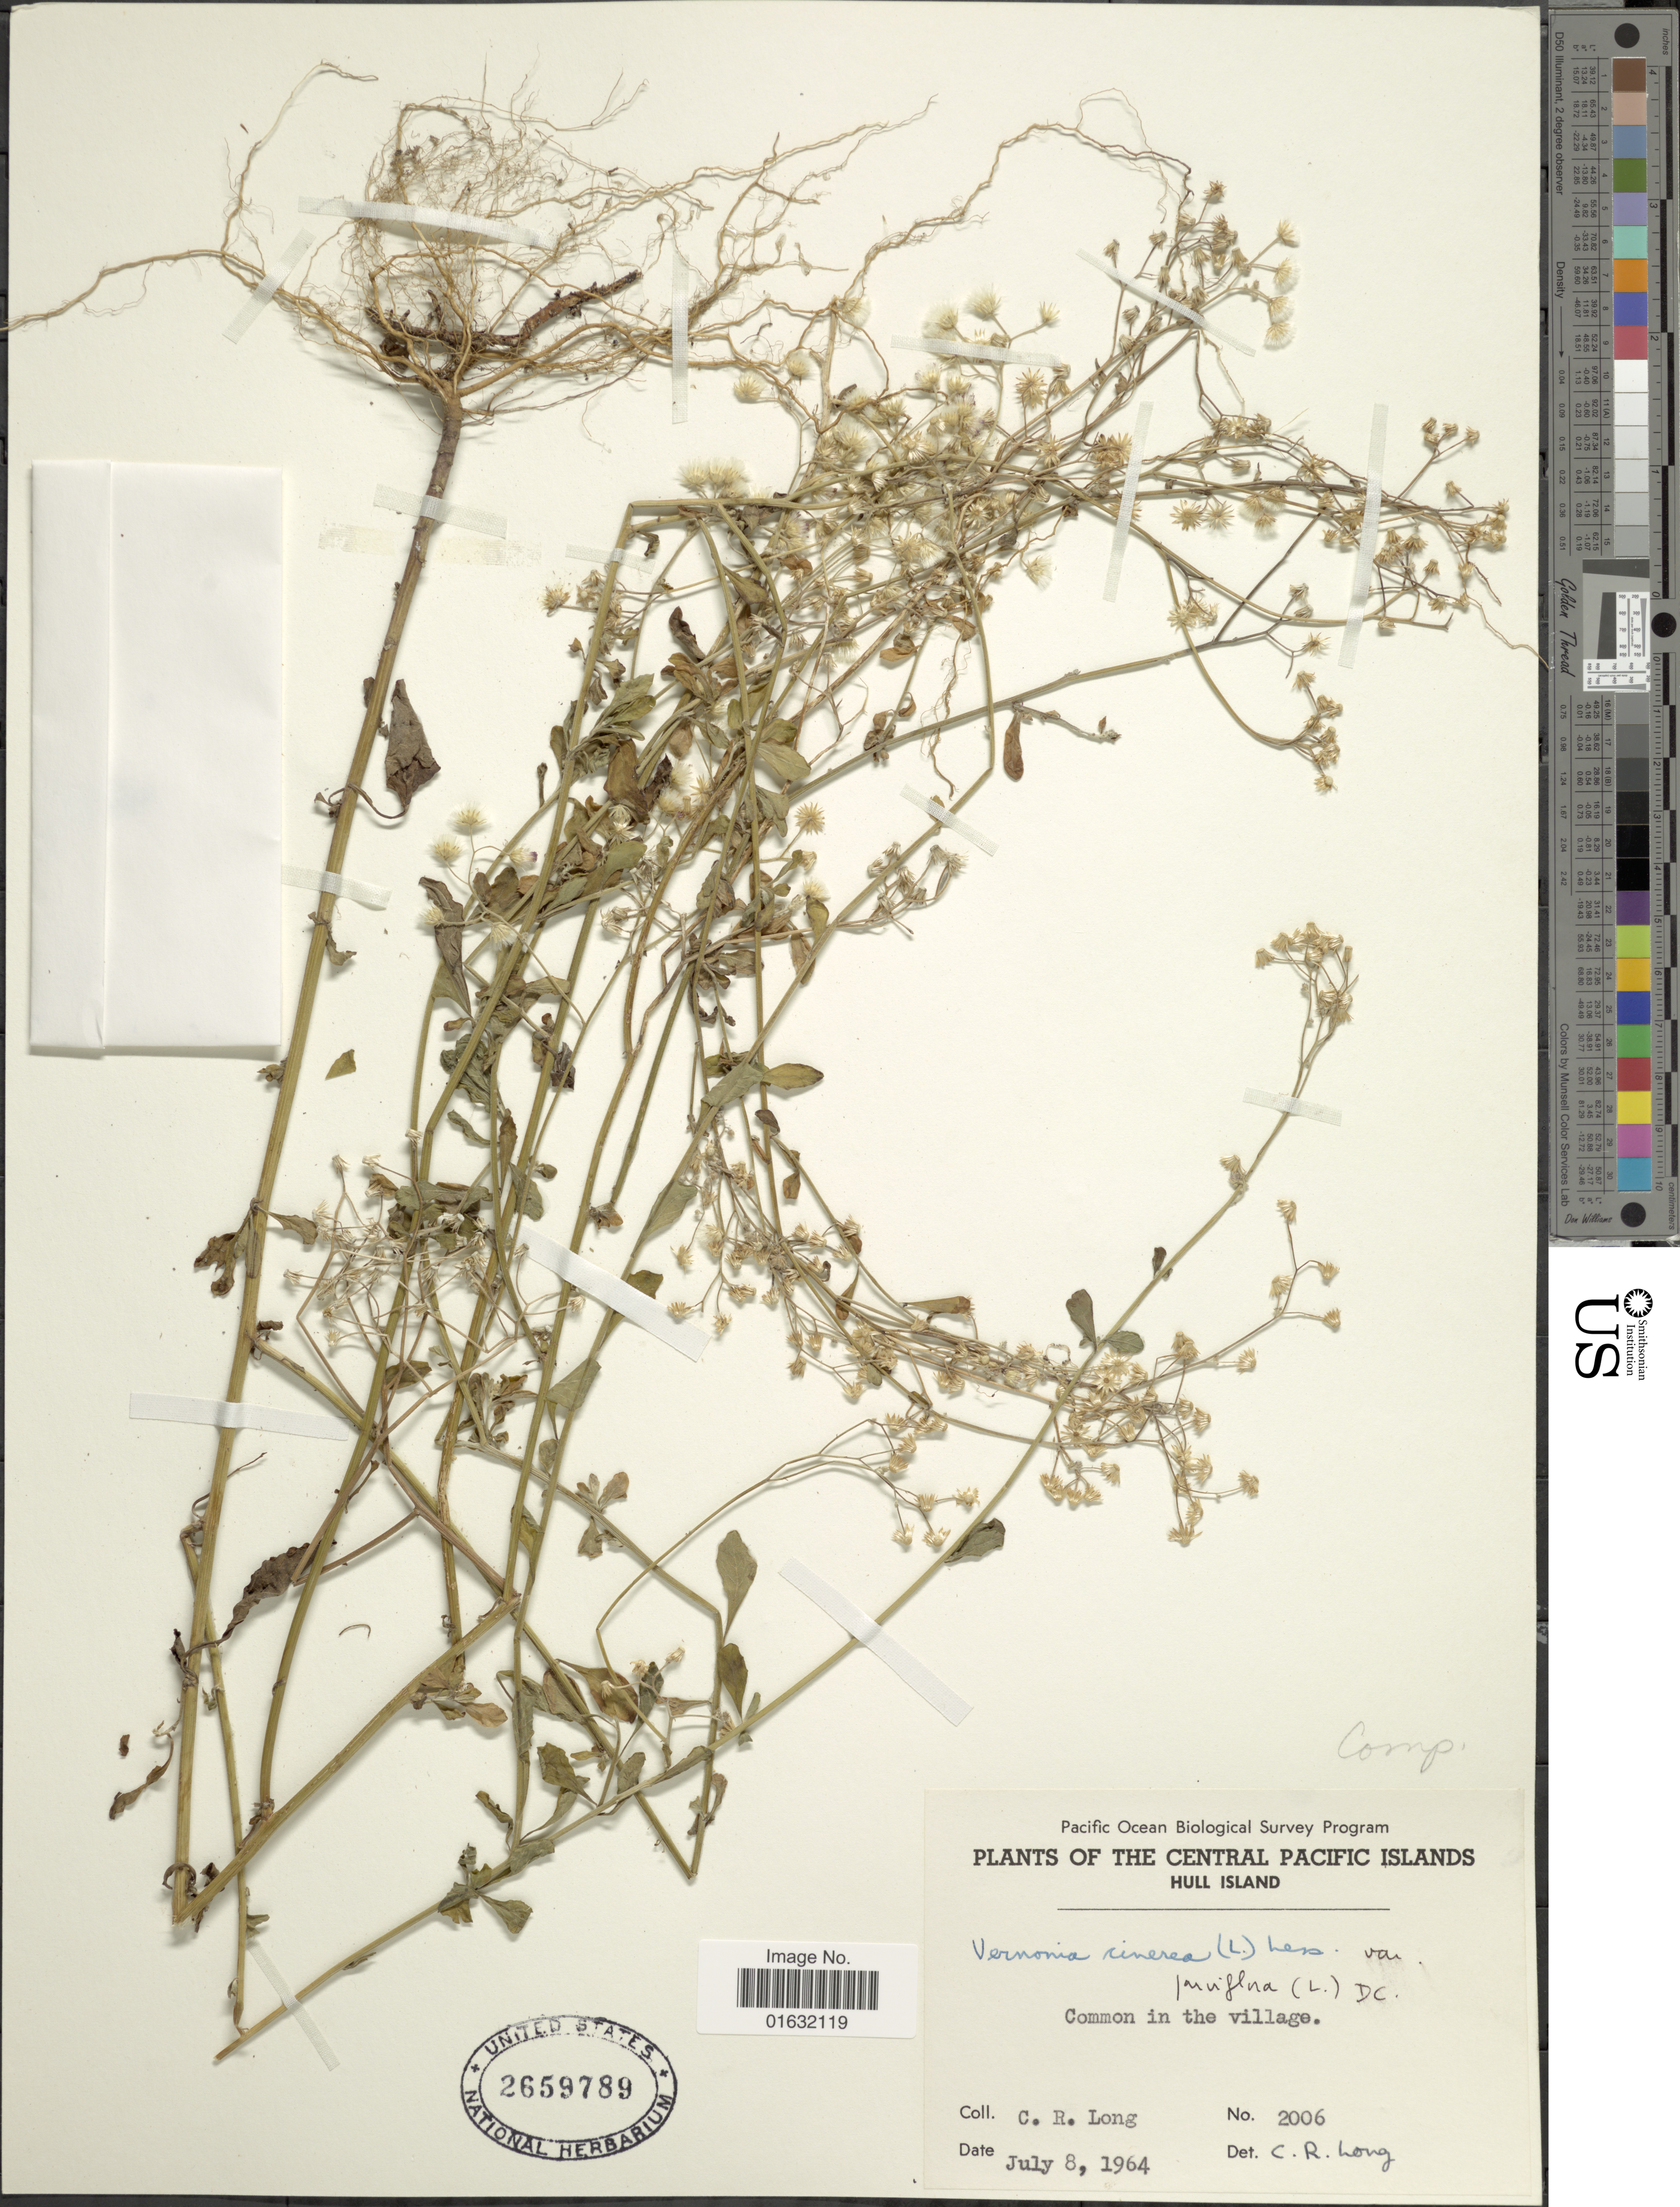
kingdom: Plantae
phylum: Tracheophyta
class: Magnoliopsida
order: Asterales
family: Asteraceae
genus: Cyanthillium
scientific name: Cyanthillium cinereum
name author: (L.) H. Rob.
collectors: C. R. Long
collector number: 2006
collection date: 1964-07-08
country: Central Am. Pac. Islands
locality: The Central Pacific Islands, Hull Islands, Common in the village.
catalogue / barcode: US 2659789